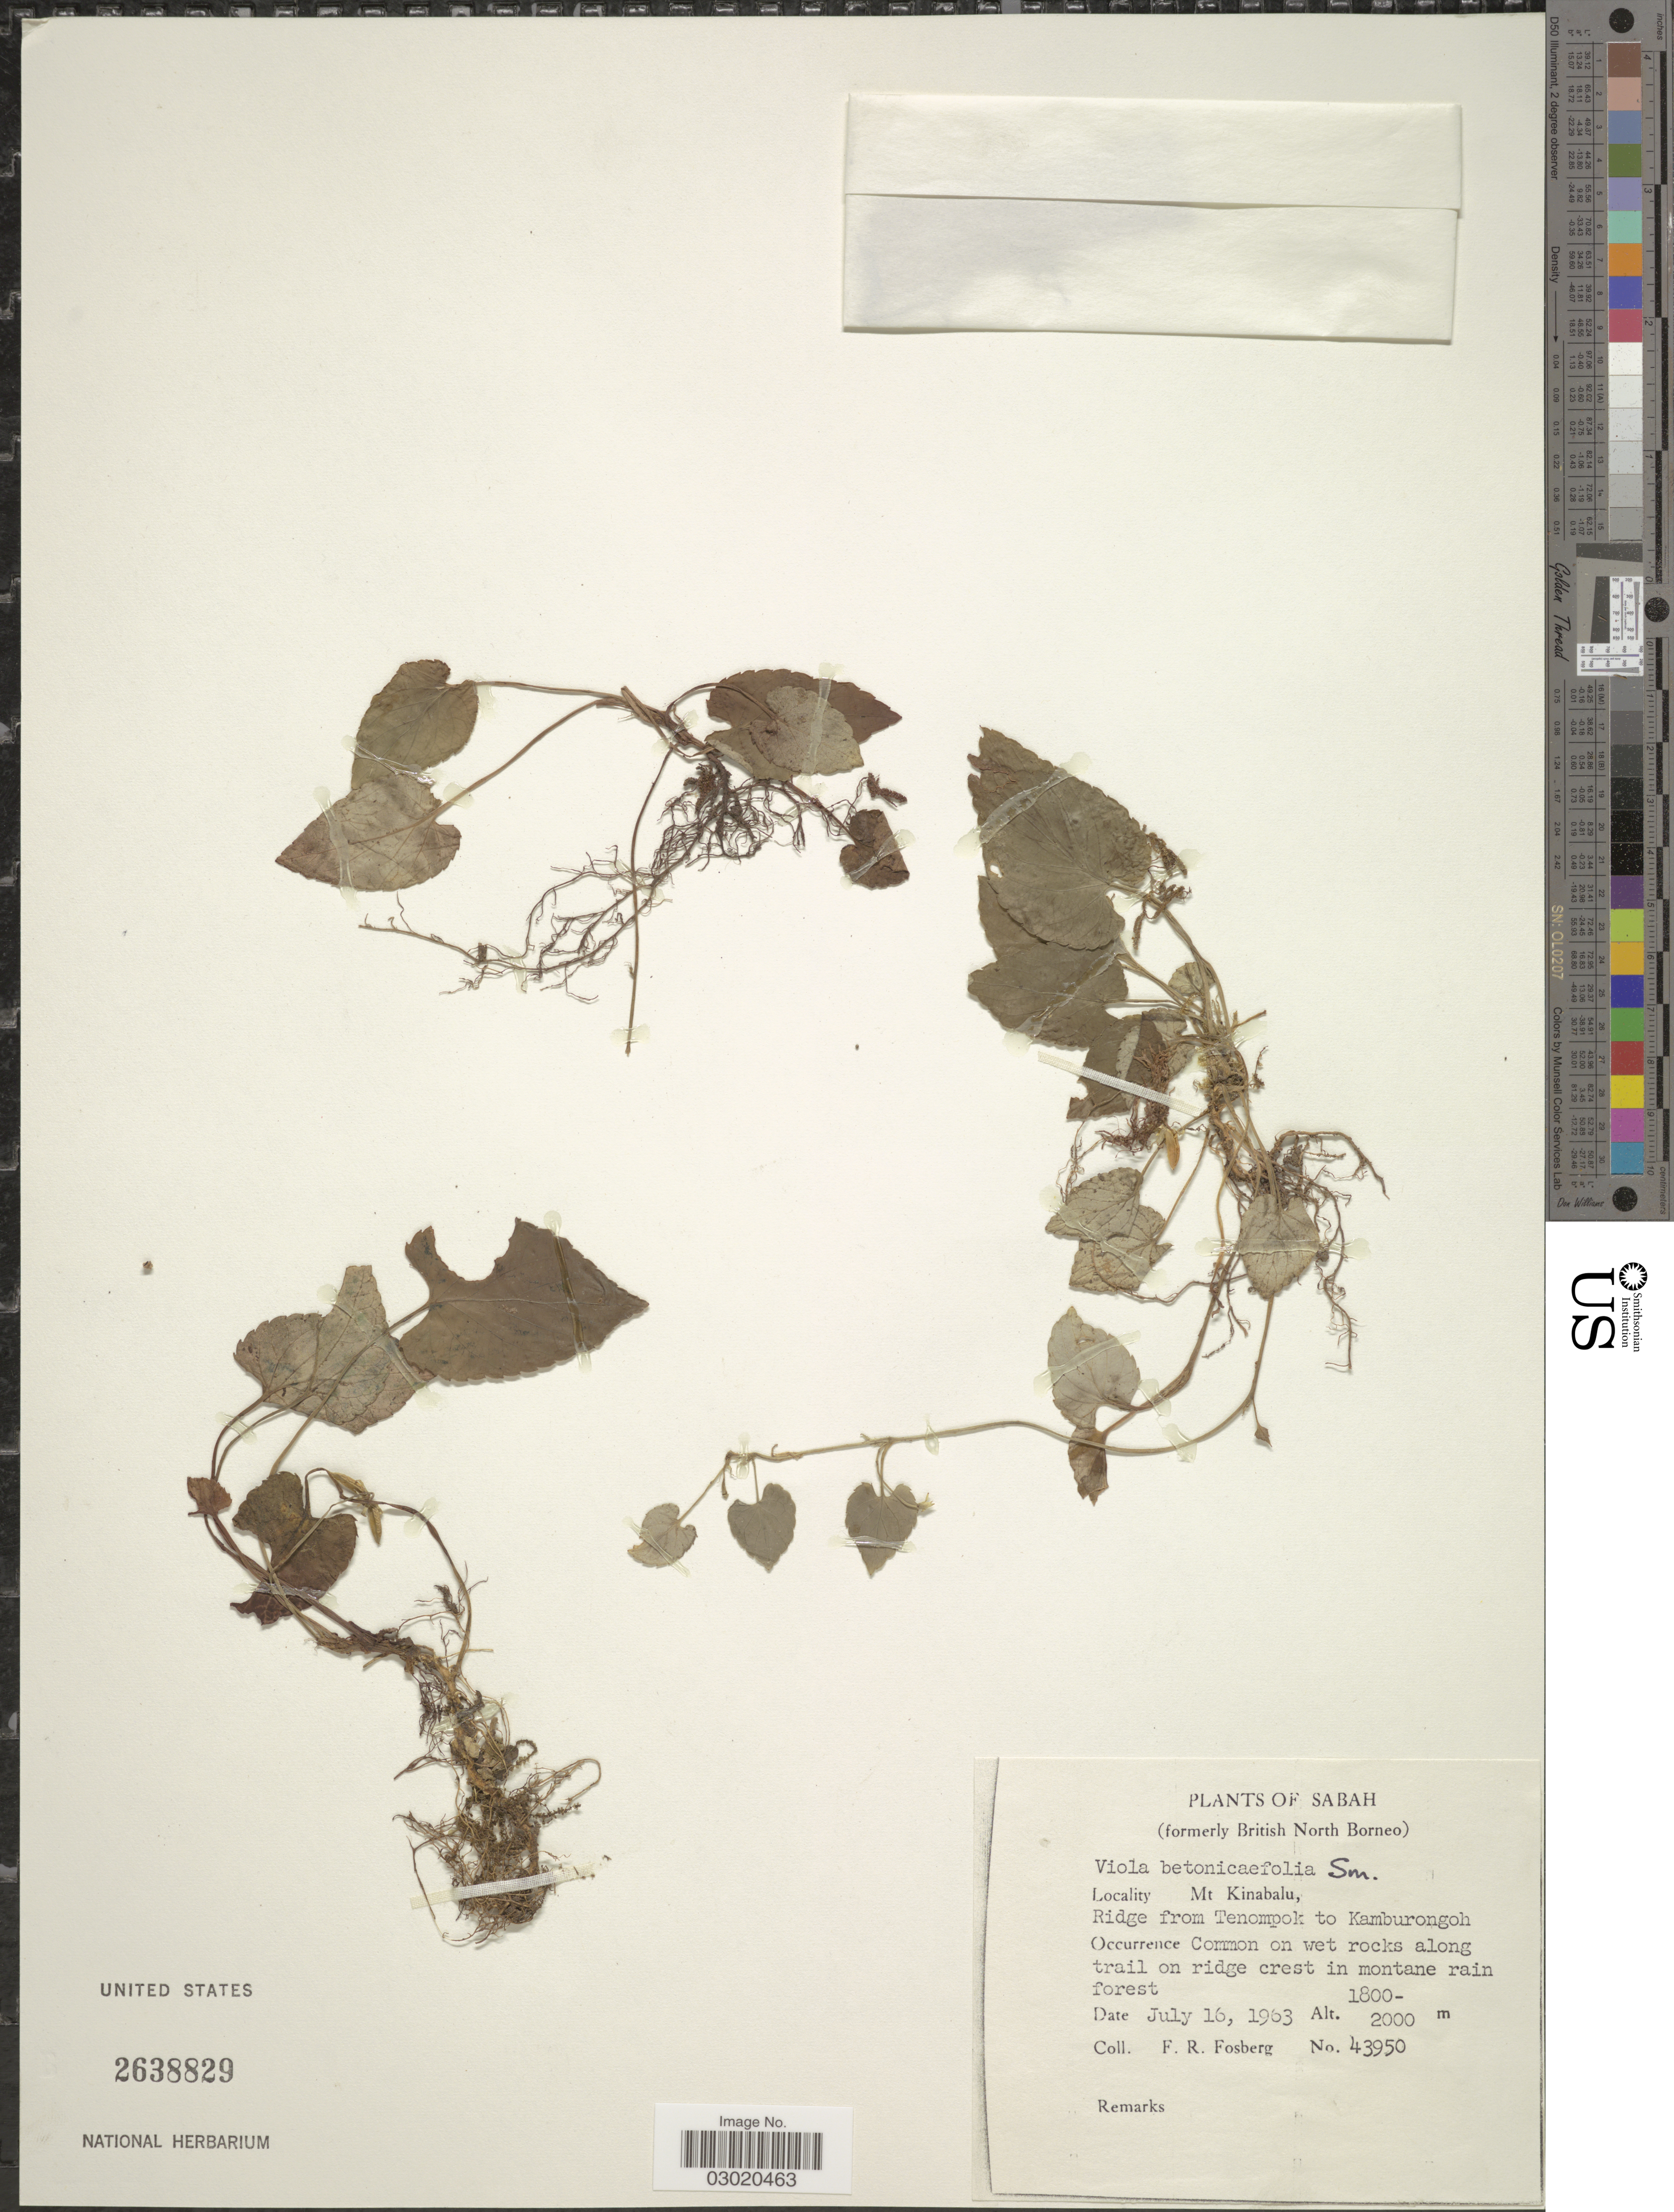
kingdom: Plantae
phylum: Tracheophyta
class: Magnoliopsida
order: Malpighiales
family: Violaceae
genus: Viola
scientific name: Viola betonicifolia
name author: Sm.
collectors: F. R. Fosberg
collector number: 43950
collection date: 1963-07-16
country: Malaysia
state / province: Sabah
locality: (formerly British North Borneo). Mt. Kinabalu, Ridge from Tenompok to Kamburongoh.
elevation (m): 1800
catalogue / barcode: US 2638829